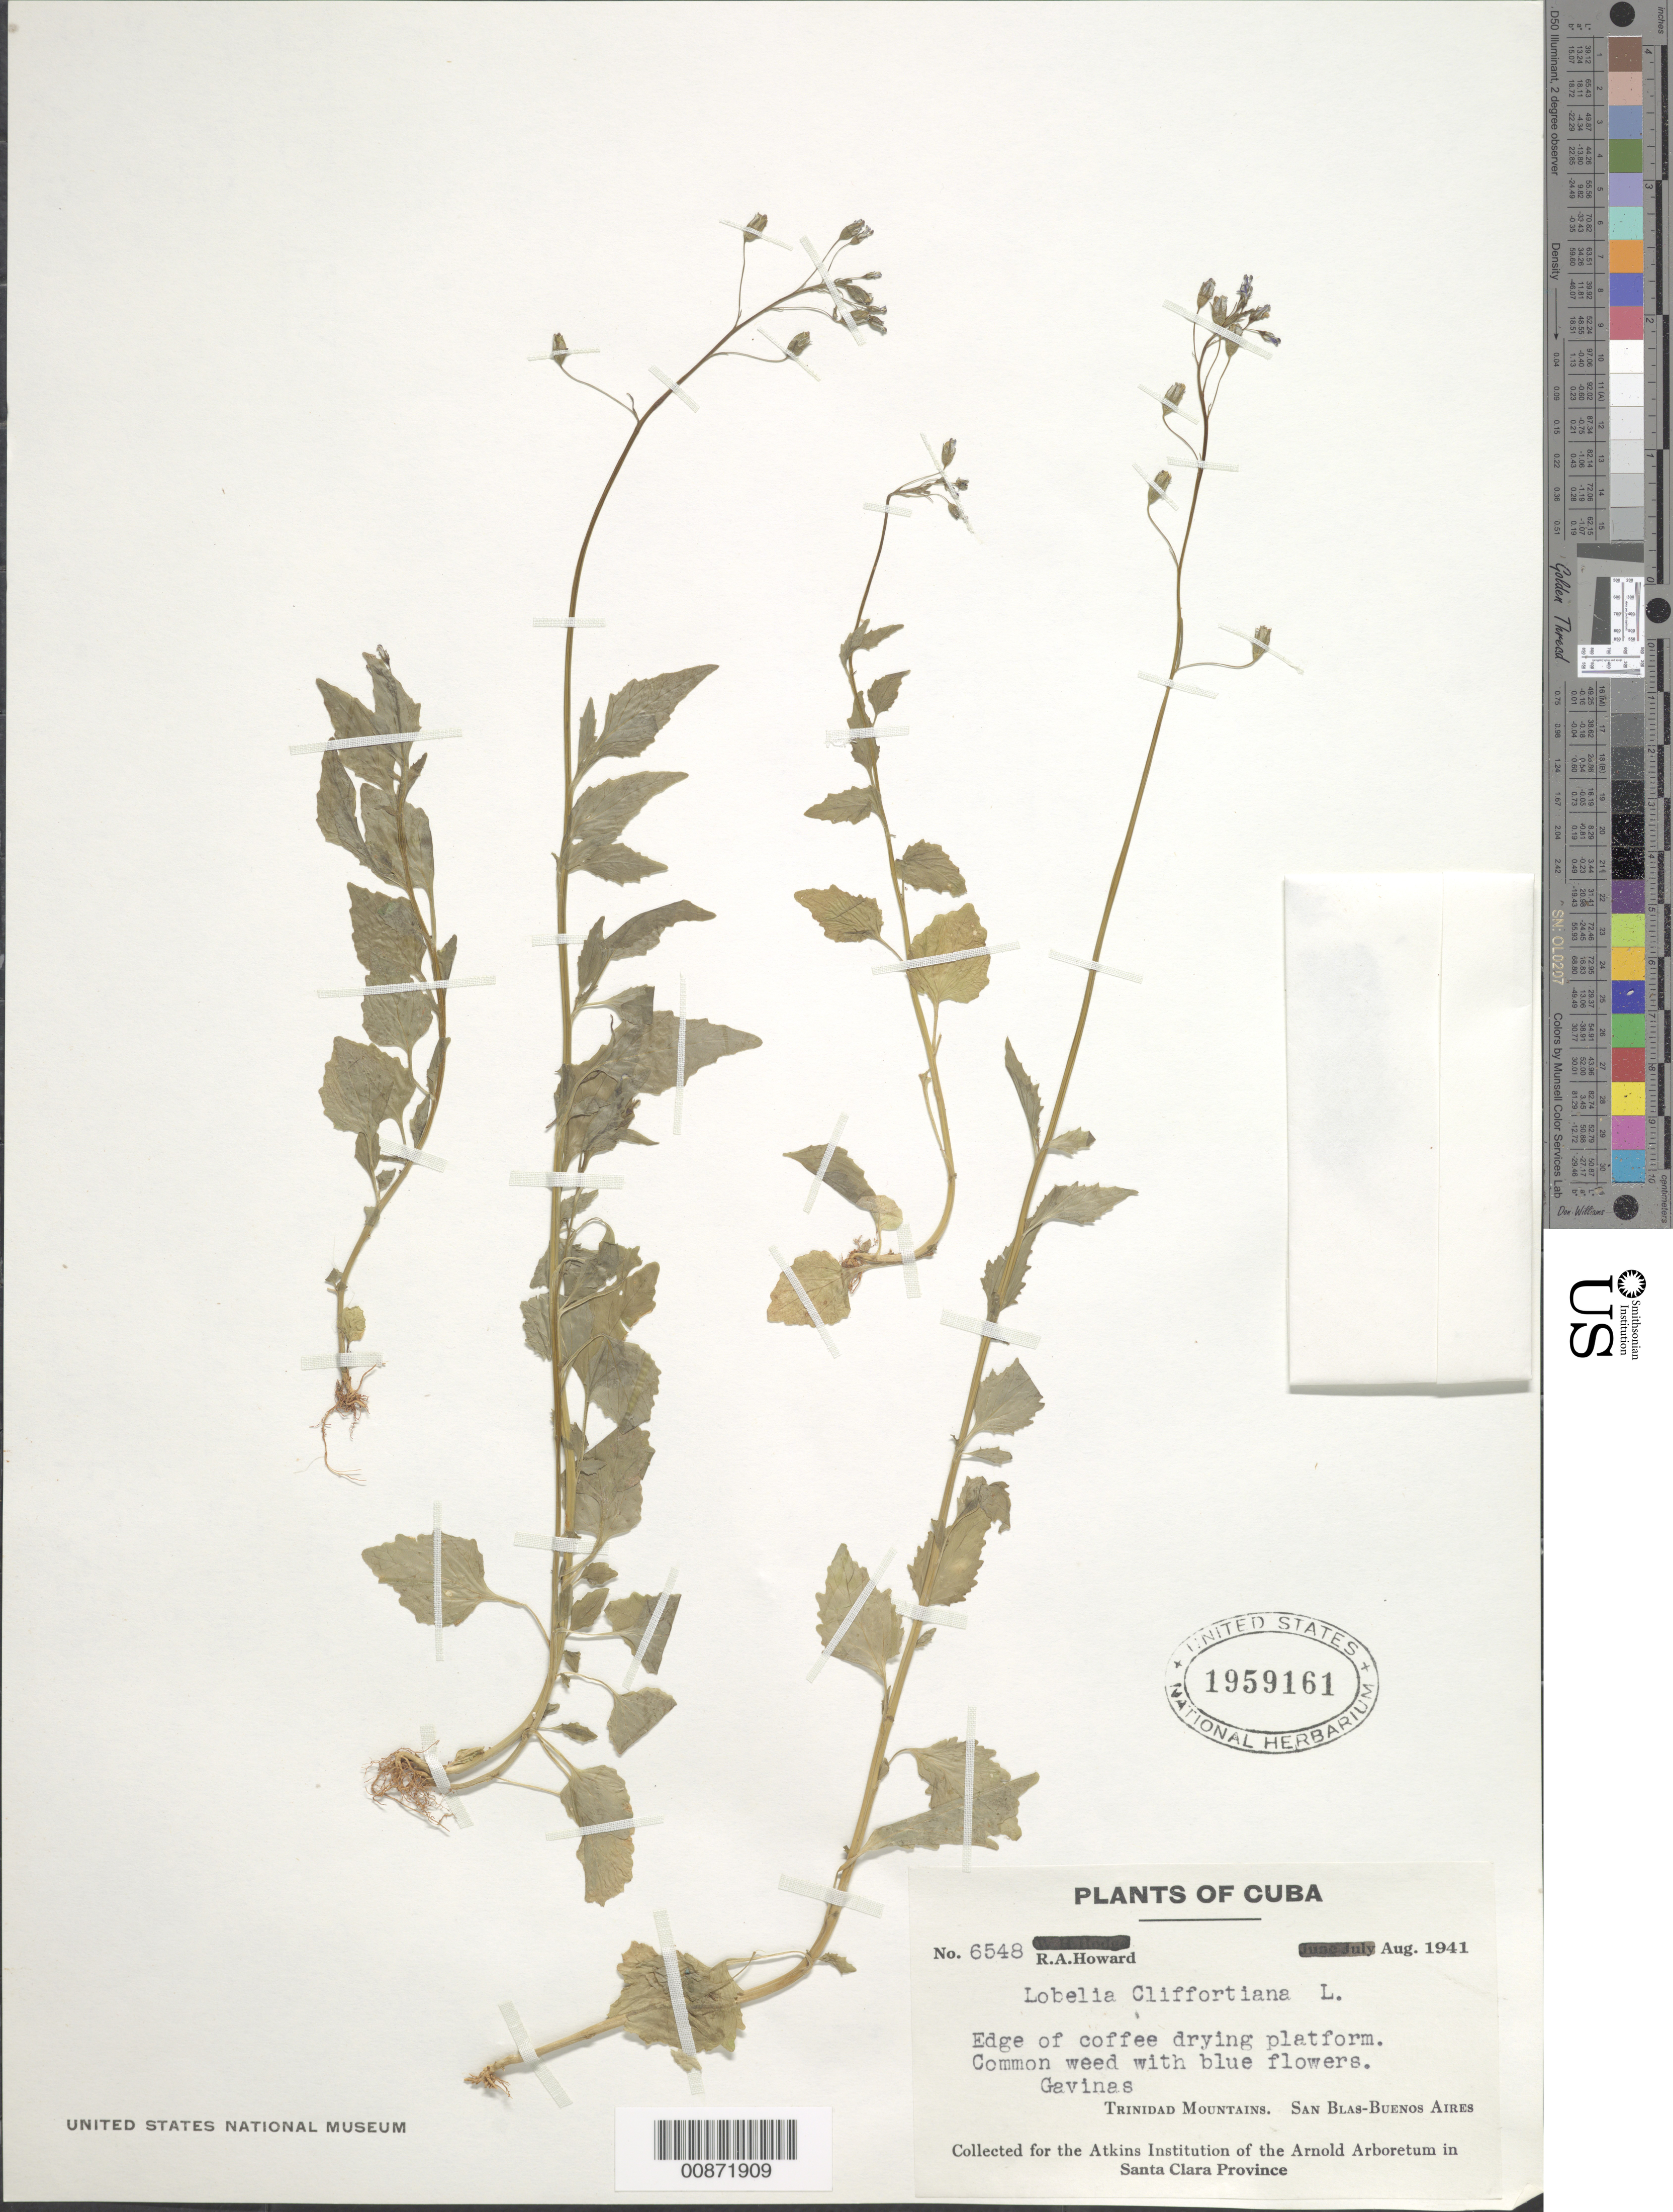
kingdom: Plantae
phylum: Tracheophyta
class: Magnoliopsida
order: Asterales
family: Campanulaceae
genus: Lobelia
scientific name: Lobelia cliffortiana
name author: L.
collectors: R. A. Howard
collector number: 6548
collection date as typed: Aug 1941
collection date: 1941-08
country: Cuba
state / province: Las Villas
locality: Gavinas. Trinidad Mountains. San Blas-Buenos Aires.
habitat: Edge of coffee-drying platform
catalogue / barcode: US 1959161